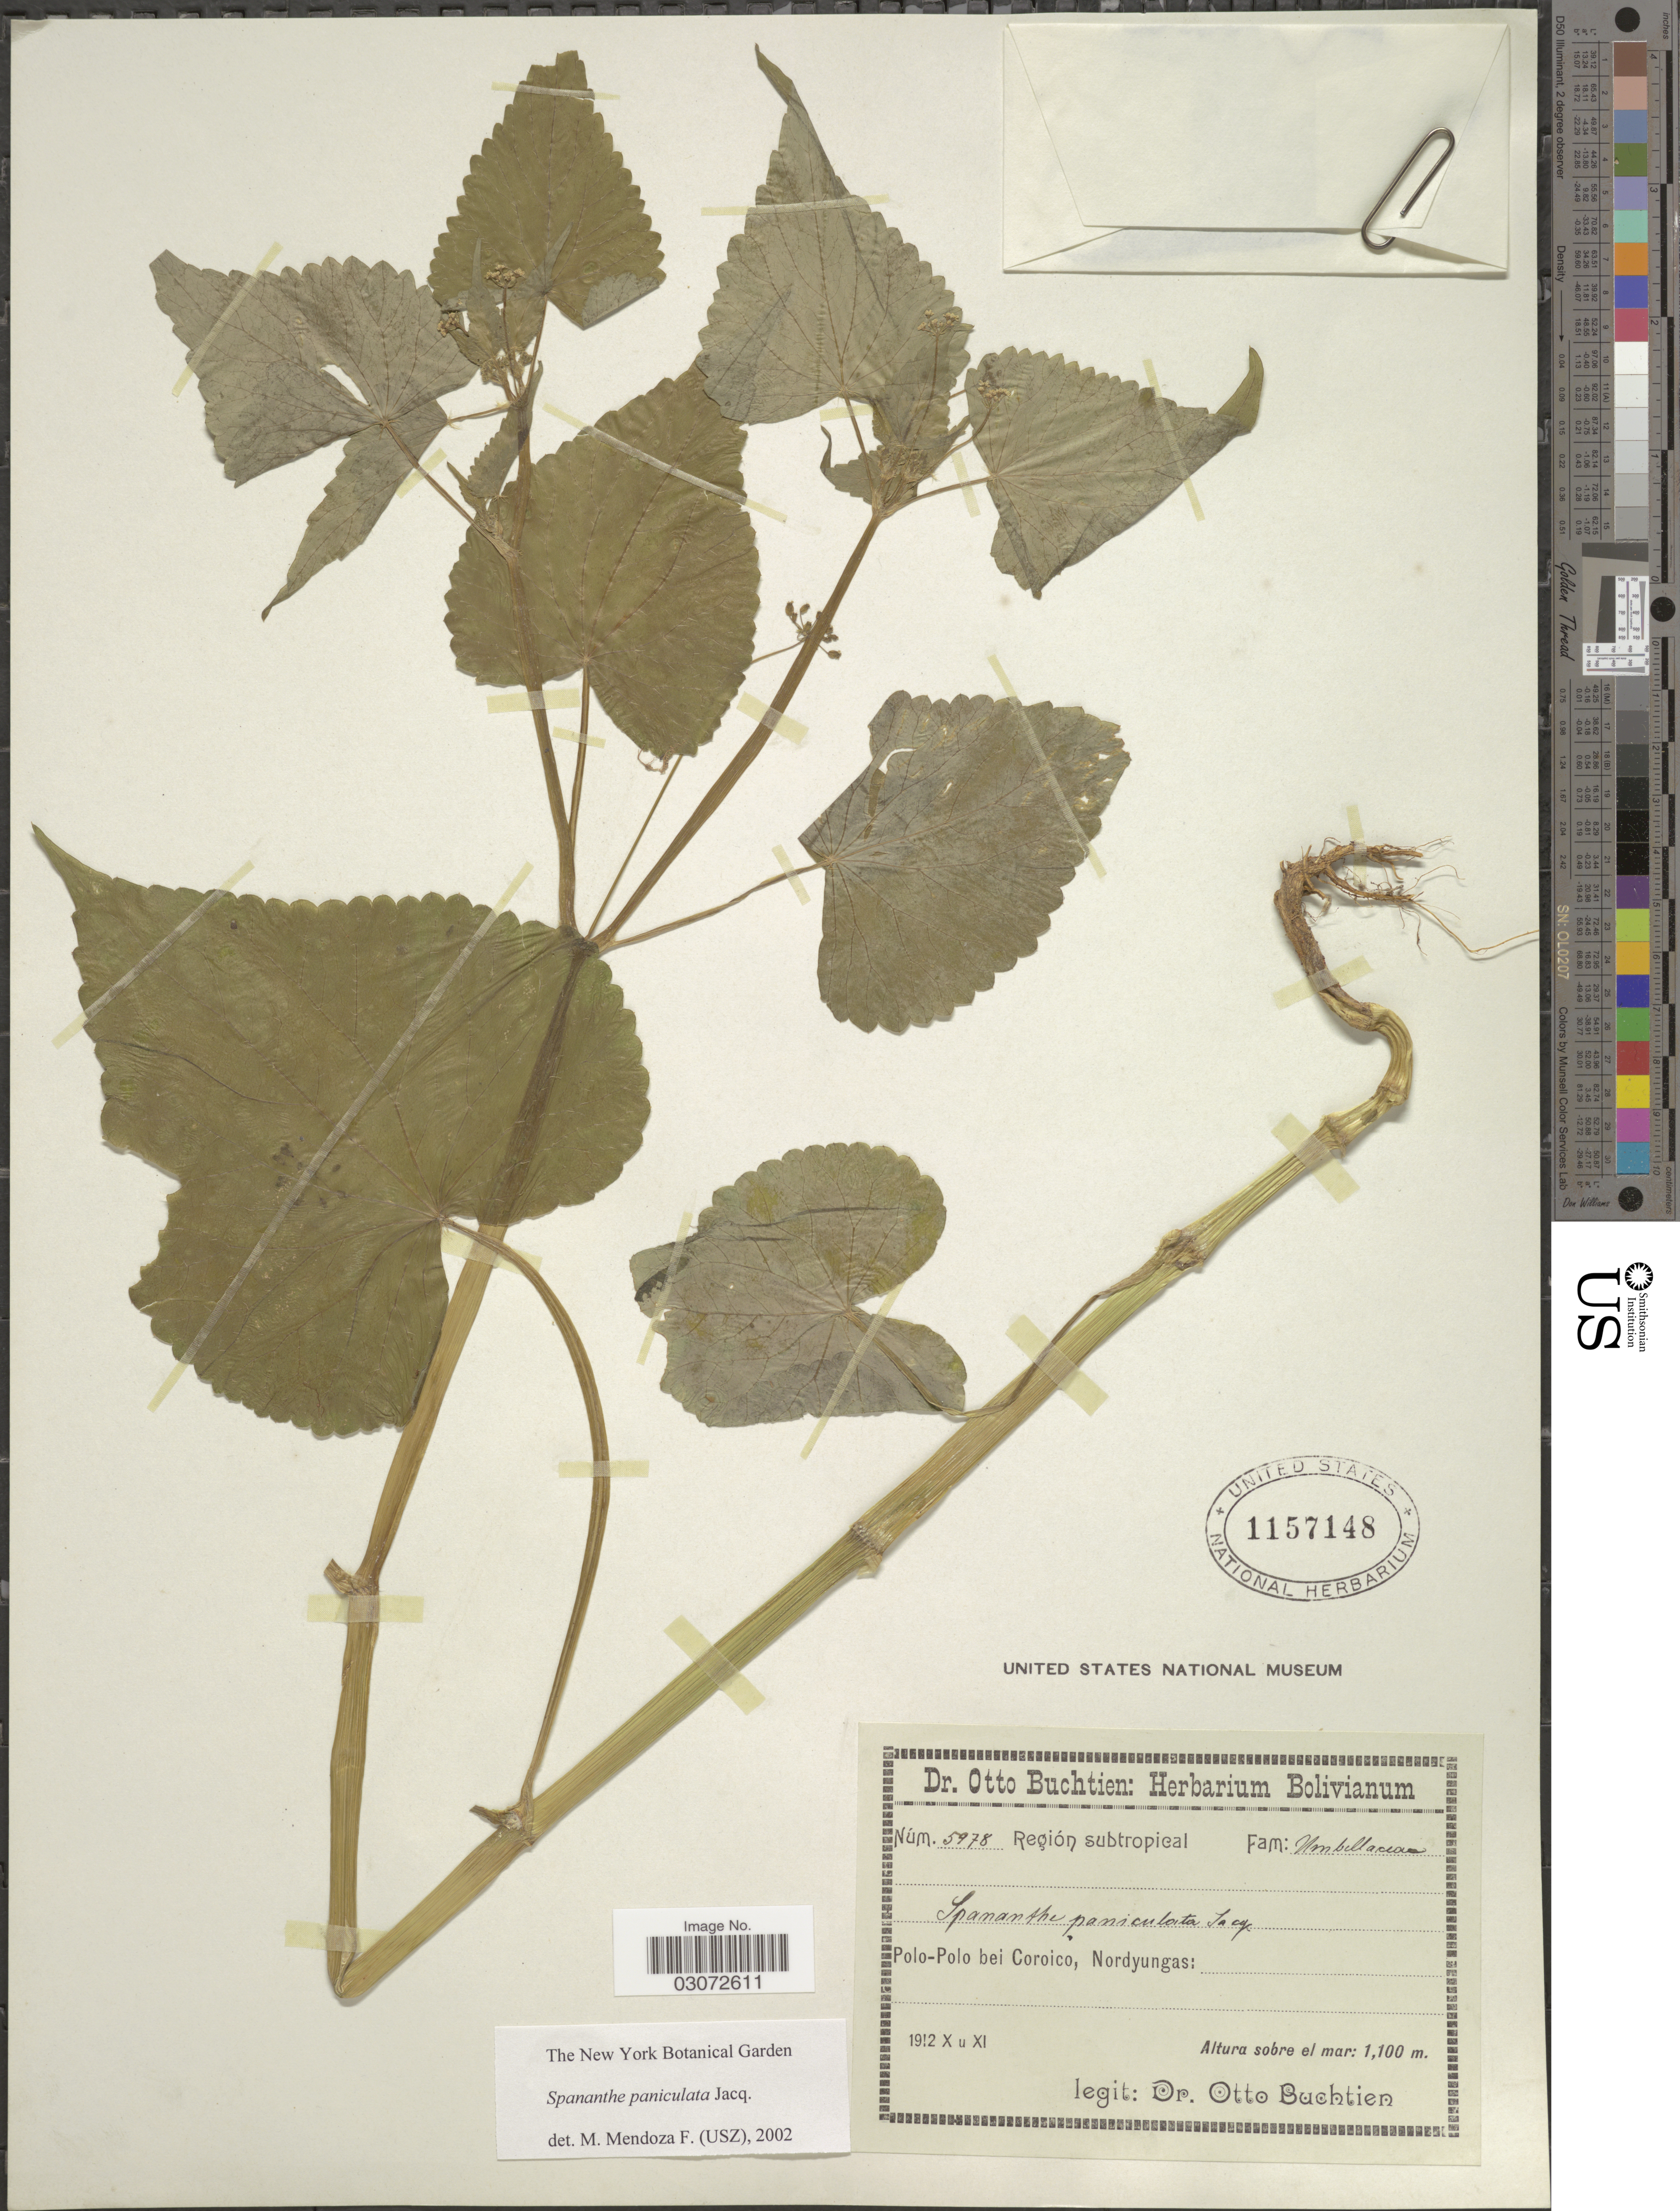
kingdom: Plantae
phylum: Tracheophyta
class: Magnoliopsida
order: Apiales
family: Apiaceae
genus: Spananthe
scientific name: Spananthe paniculata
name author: Jacq.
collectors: O. Buchtien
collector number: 5978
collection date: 1912-10/1912-11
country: Bolivia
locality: Polo-Polo bei Coroico, Nordyungas.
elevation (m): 1100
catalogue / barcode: US 1157148